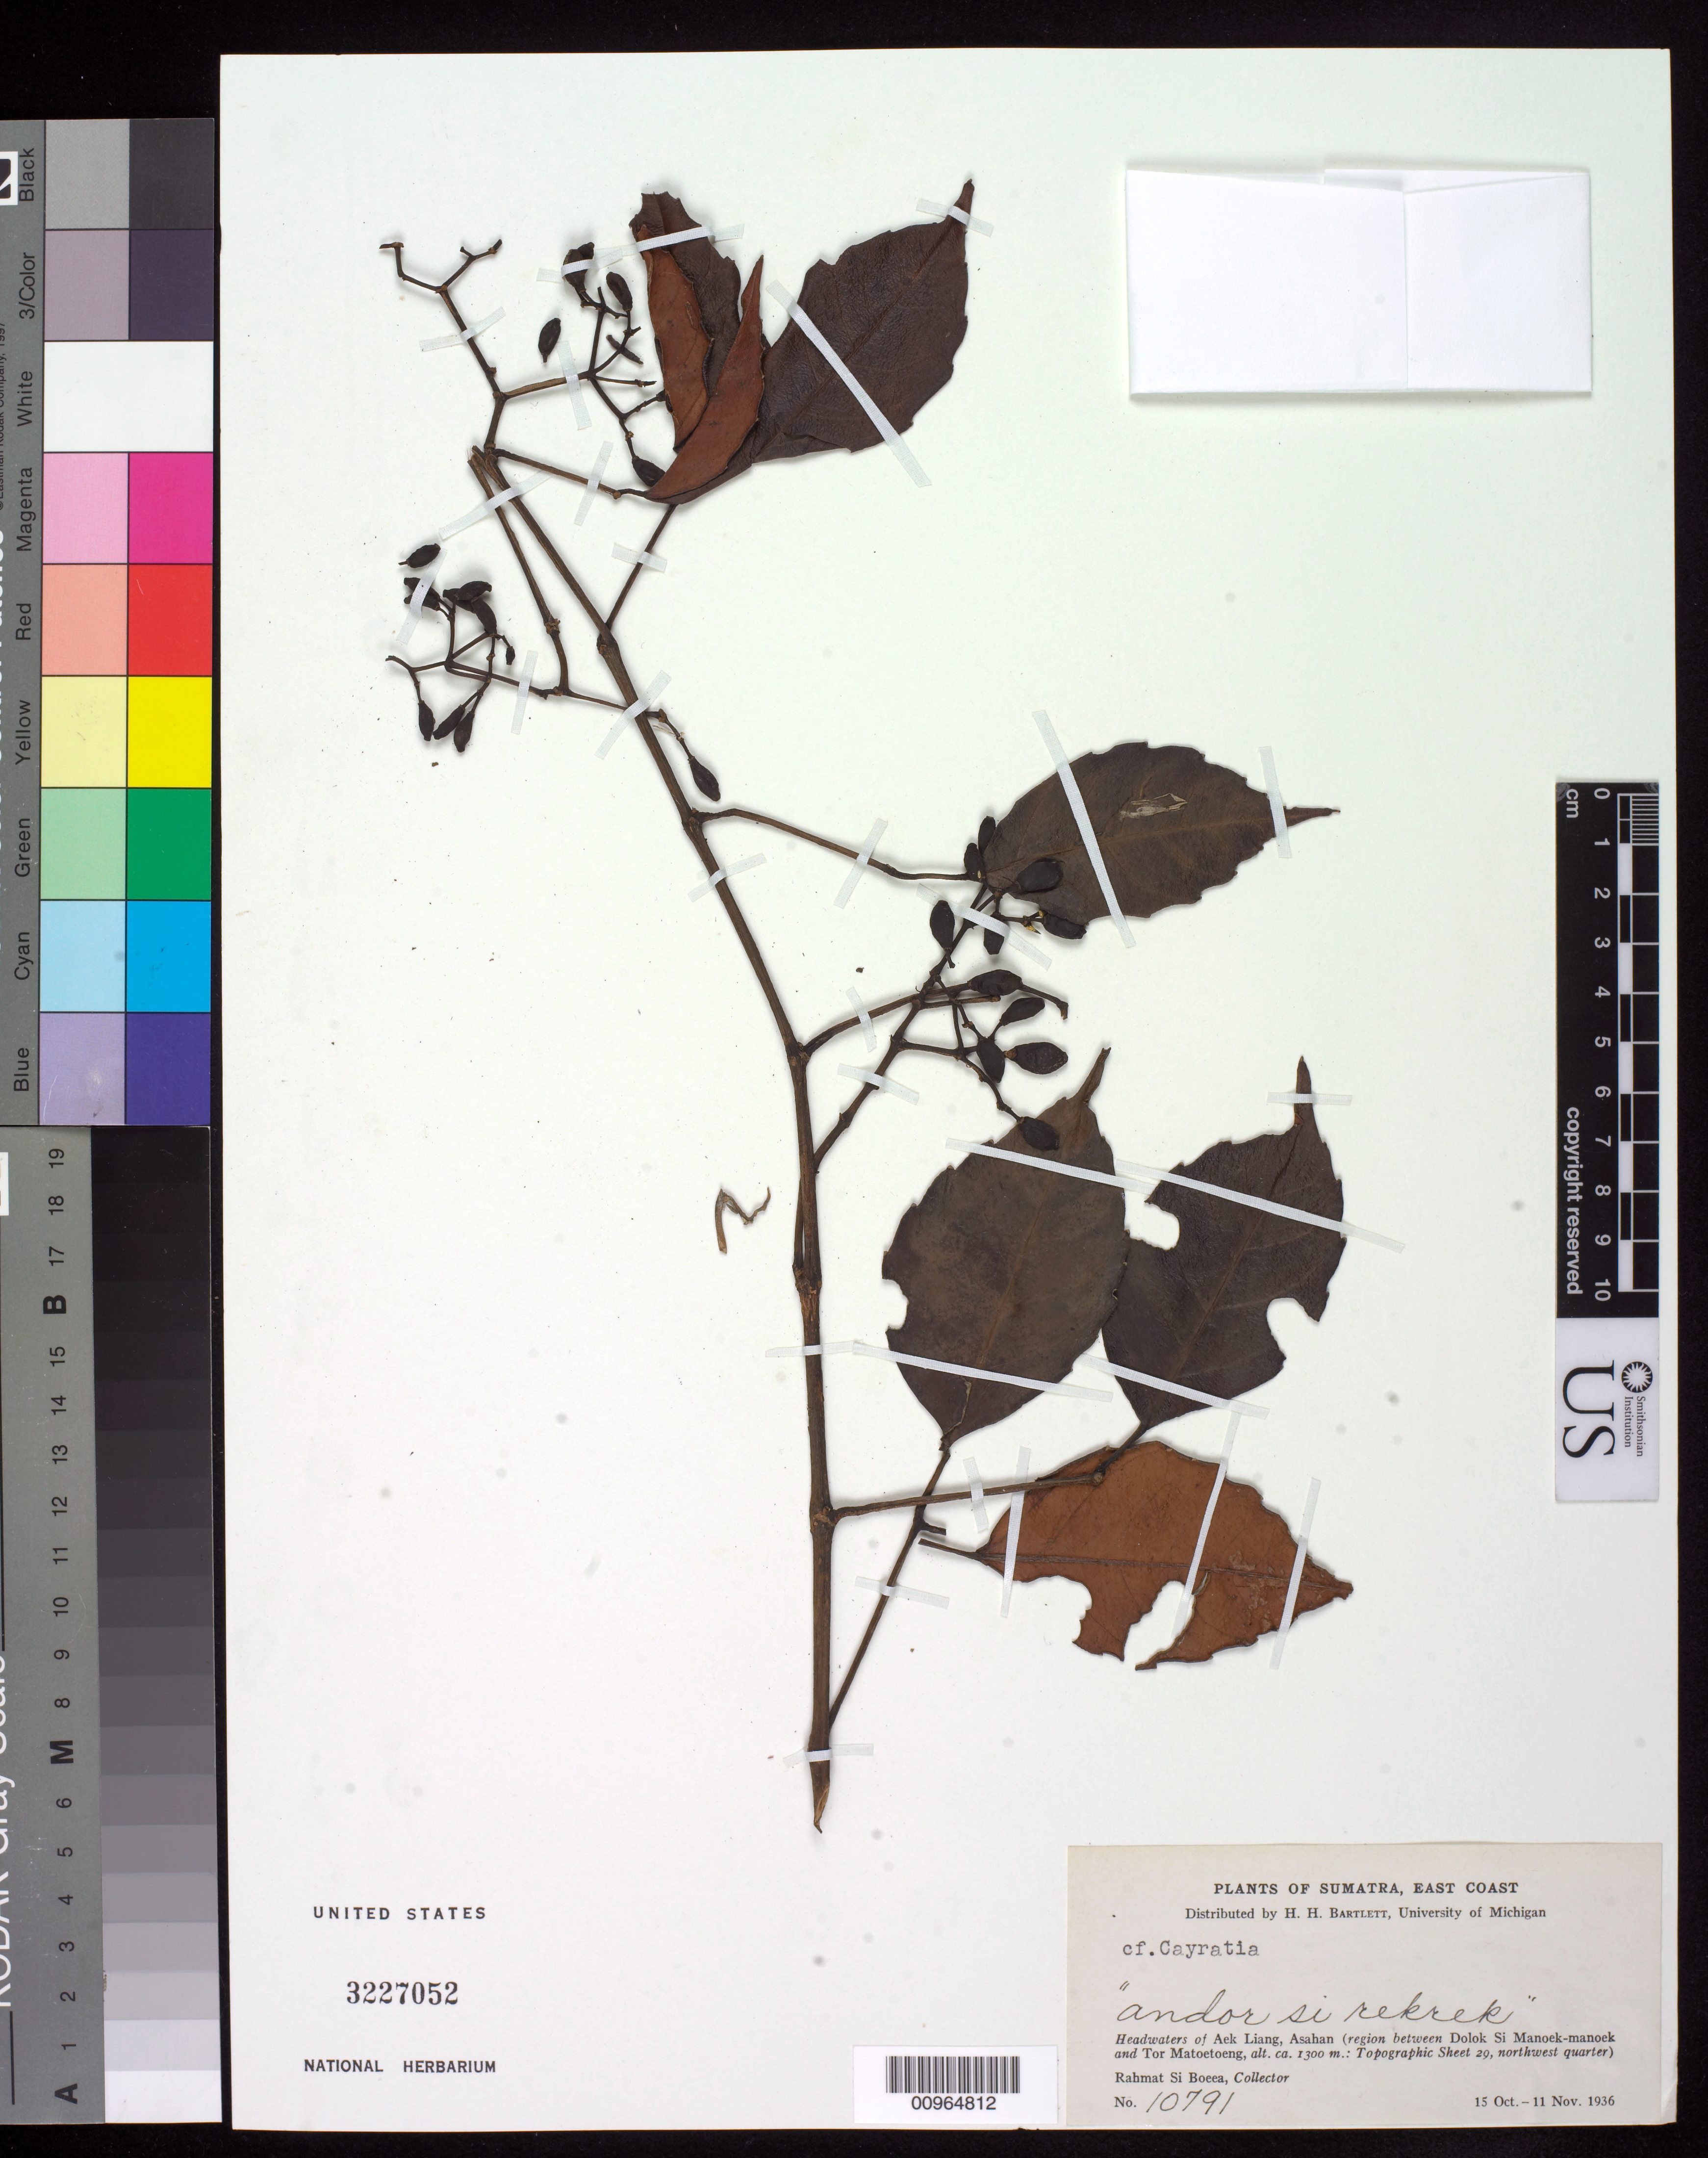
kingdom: Plantae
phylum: Tracheophyta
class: Magnoliopsida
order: Vitales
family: Vitaceae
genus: Cayratia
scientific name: Cayratia sp.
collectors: Rahmat Si Boeea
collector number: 10791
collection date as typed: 15 Oct 1936 to 11 Nov 1936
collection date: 1936-10-15/1936-11-11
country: Indonesia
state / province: Sumatra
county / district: North Sumatra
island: Sumatra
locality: Headwaters of Aek Liang, Asahan (region between Dolok Si Manoek-manoek and Tor Matoetoeng; Topographic Sheet 29, northwest quarter)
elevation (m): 1300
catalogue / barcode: US 3227052